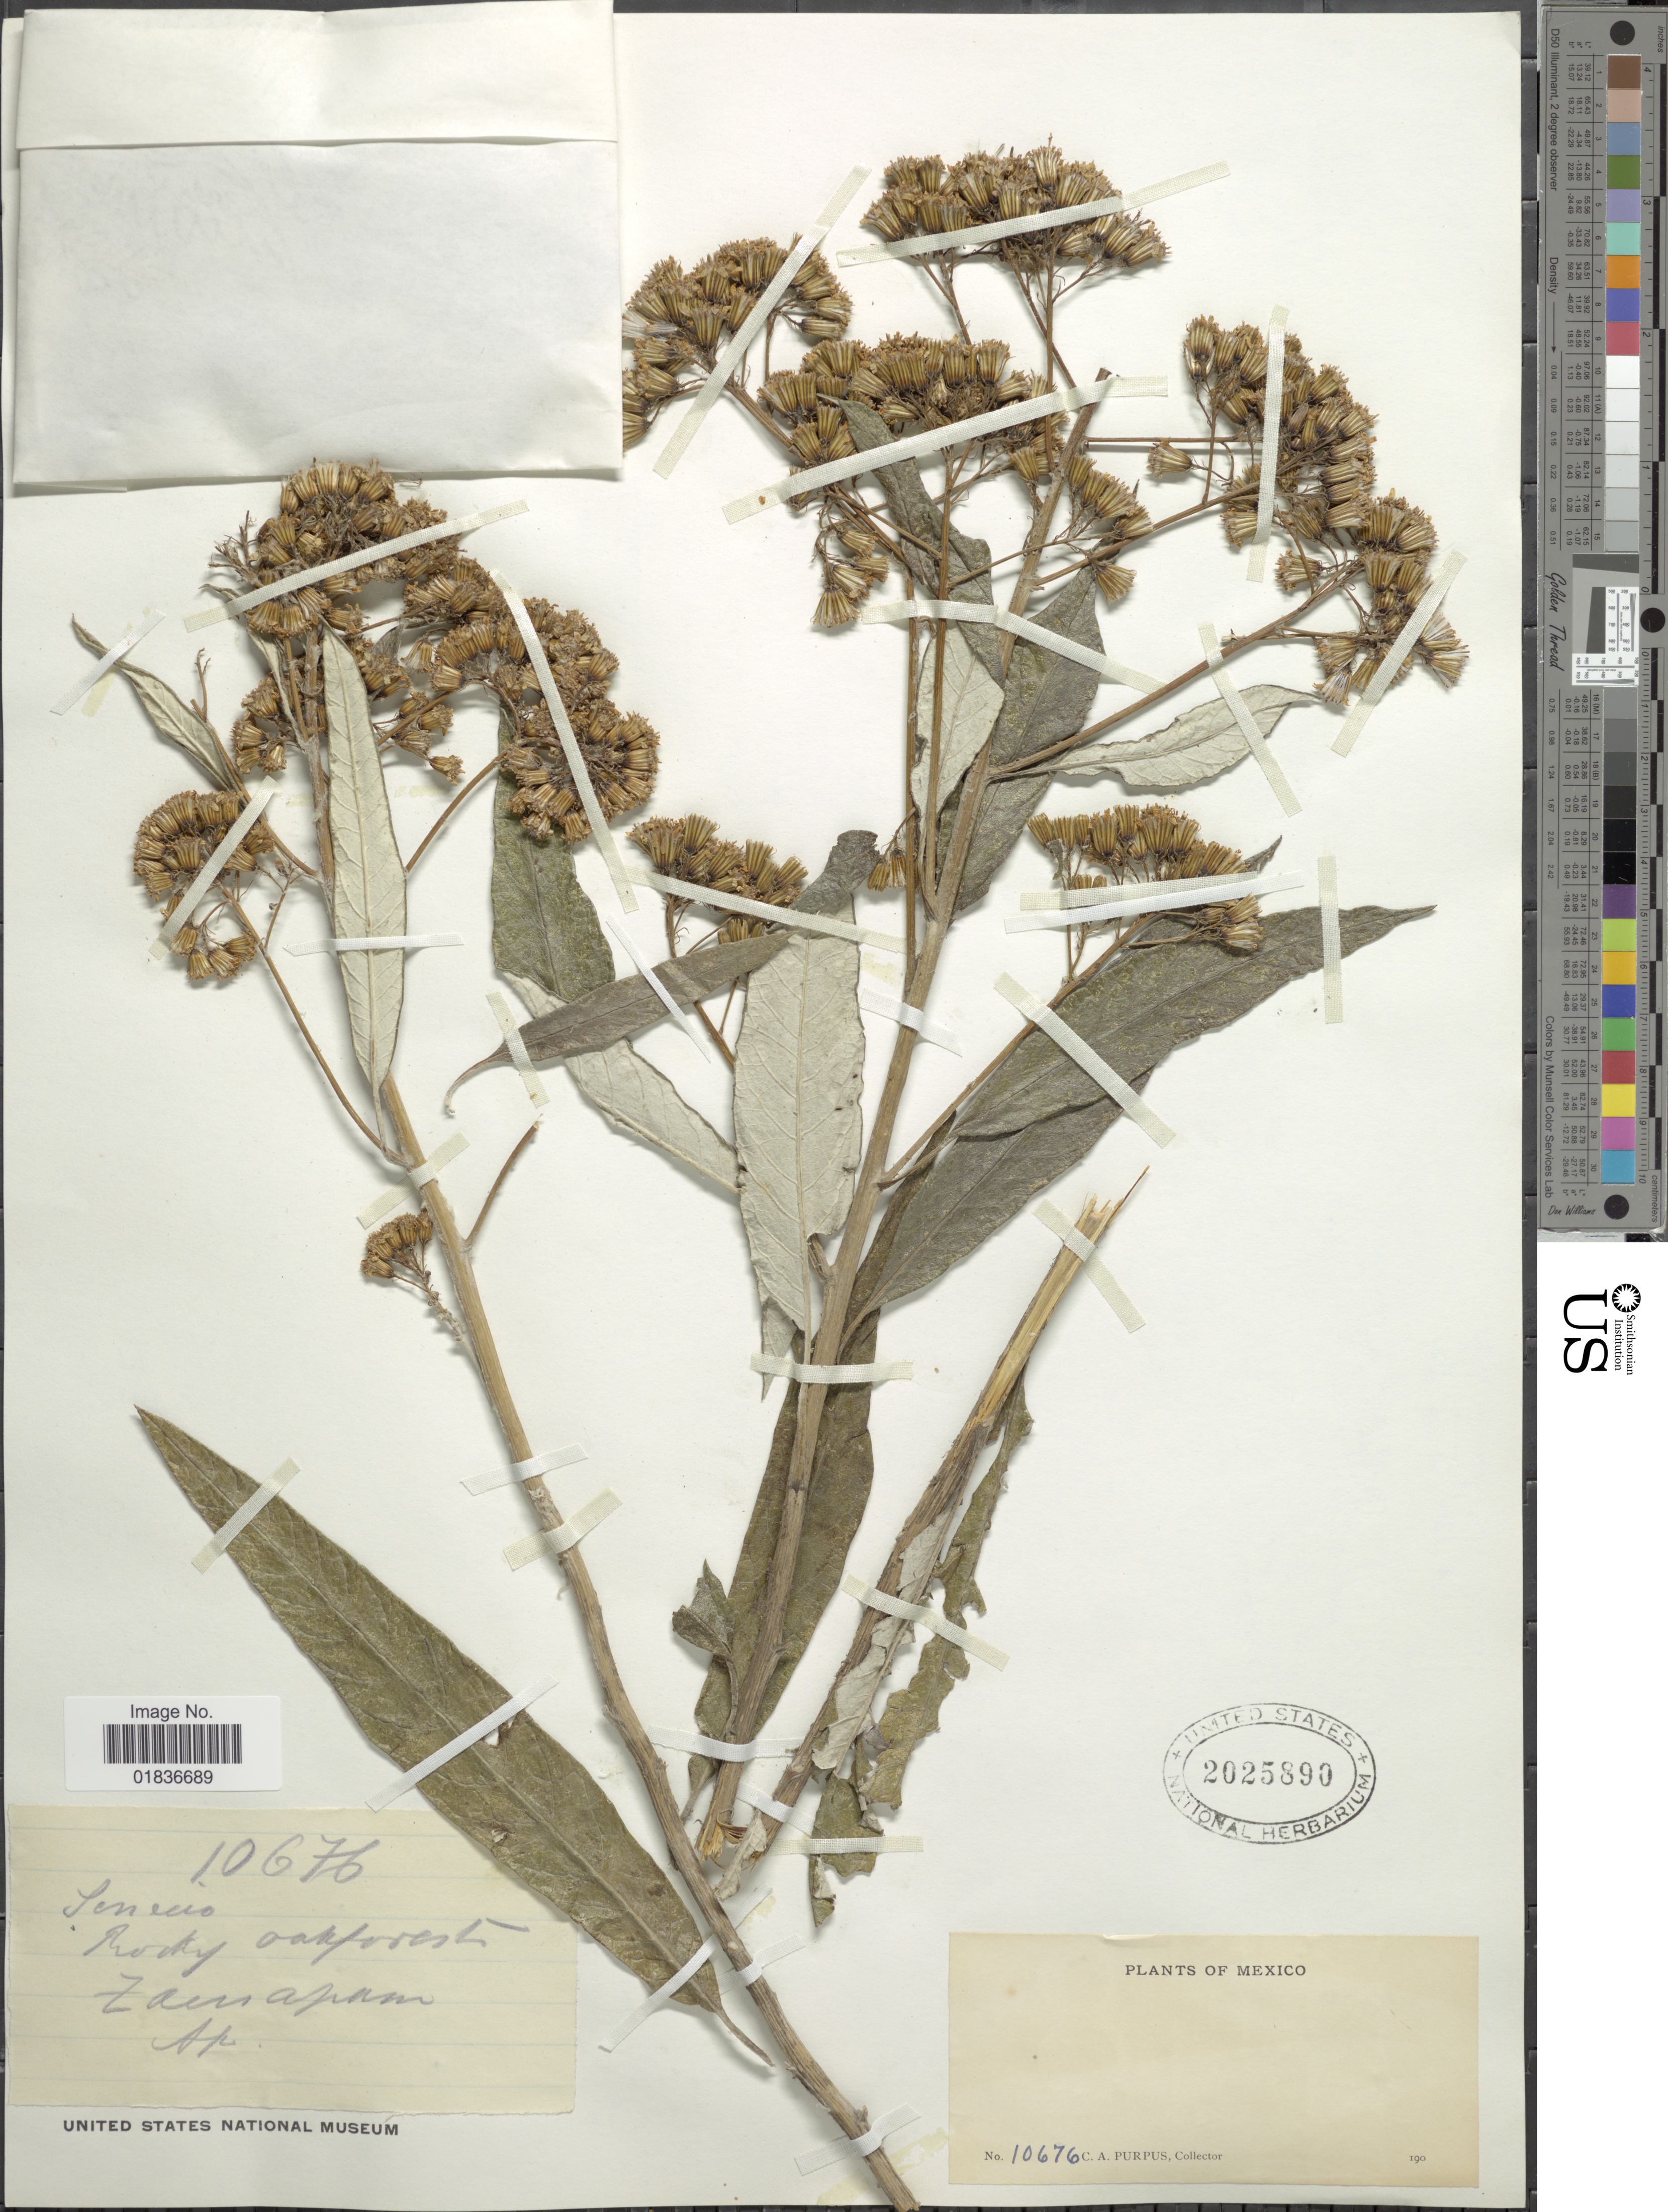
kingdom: Plantae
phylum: Tracheophyta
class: Magnoliopsida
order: Asterales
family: Asteraceae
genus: Senecio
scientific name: Senecio sp.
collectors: C. A. Purpus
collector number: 10676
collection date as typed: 190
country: Mexico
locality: Zacuapam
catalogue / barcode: US 2025890